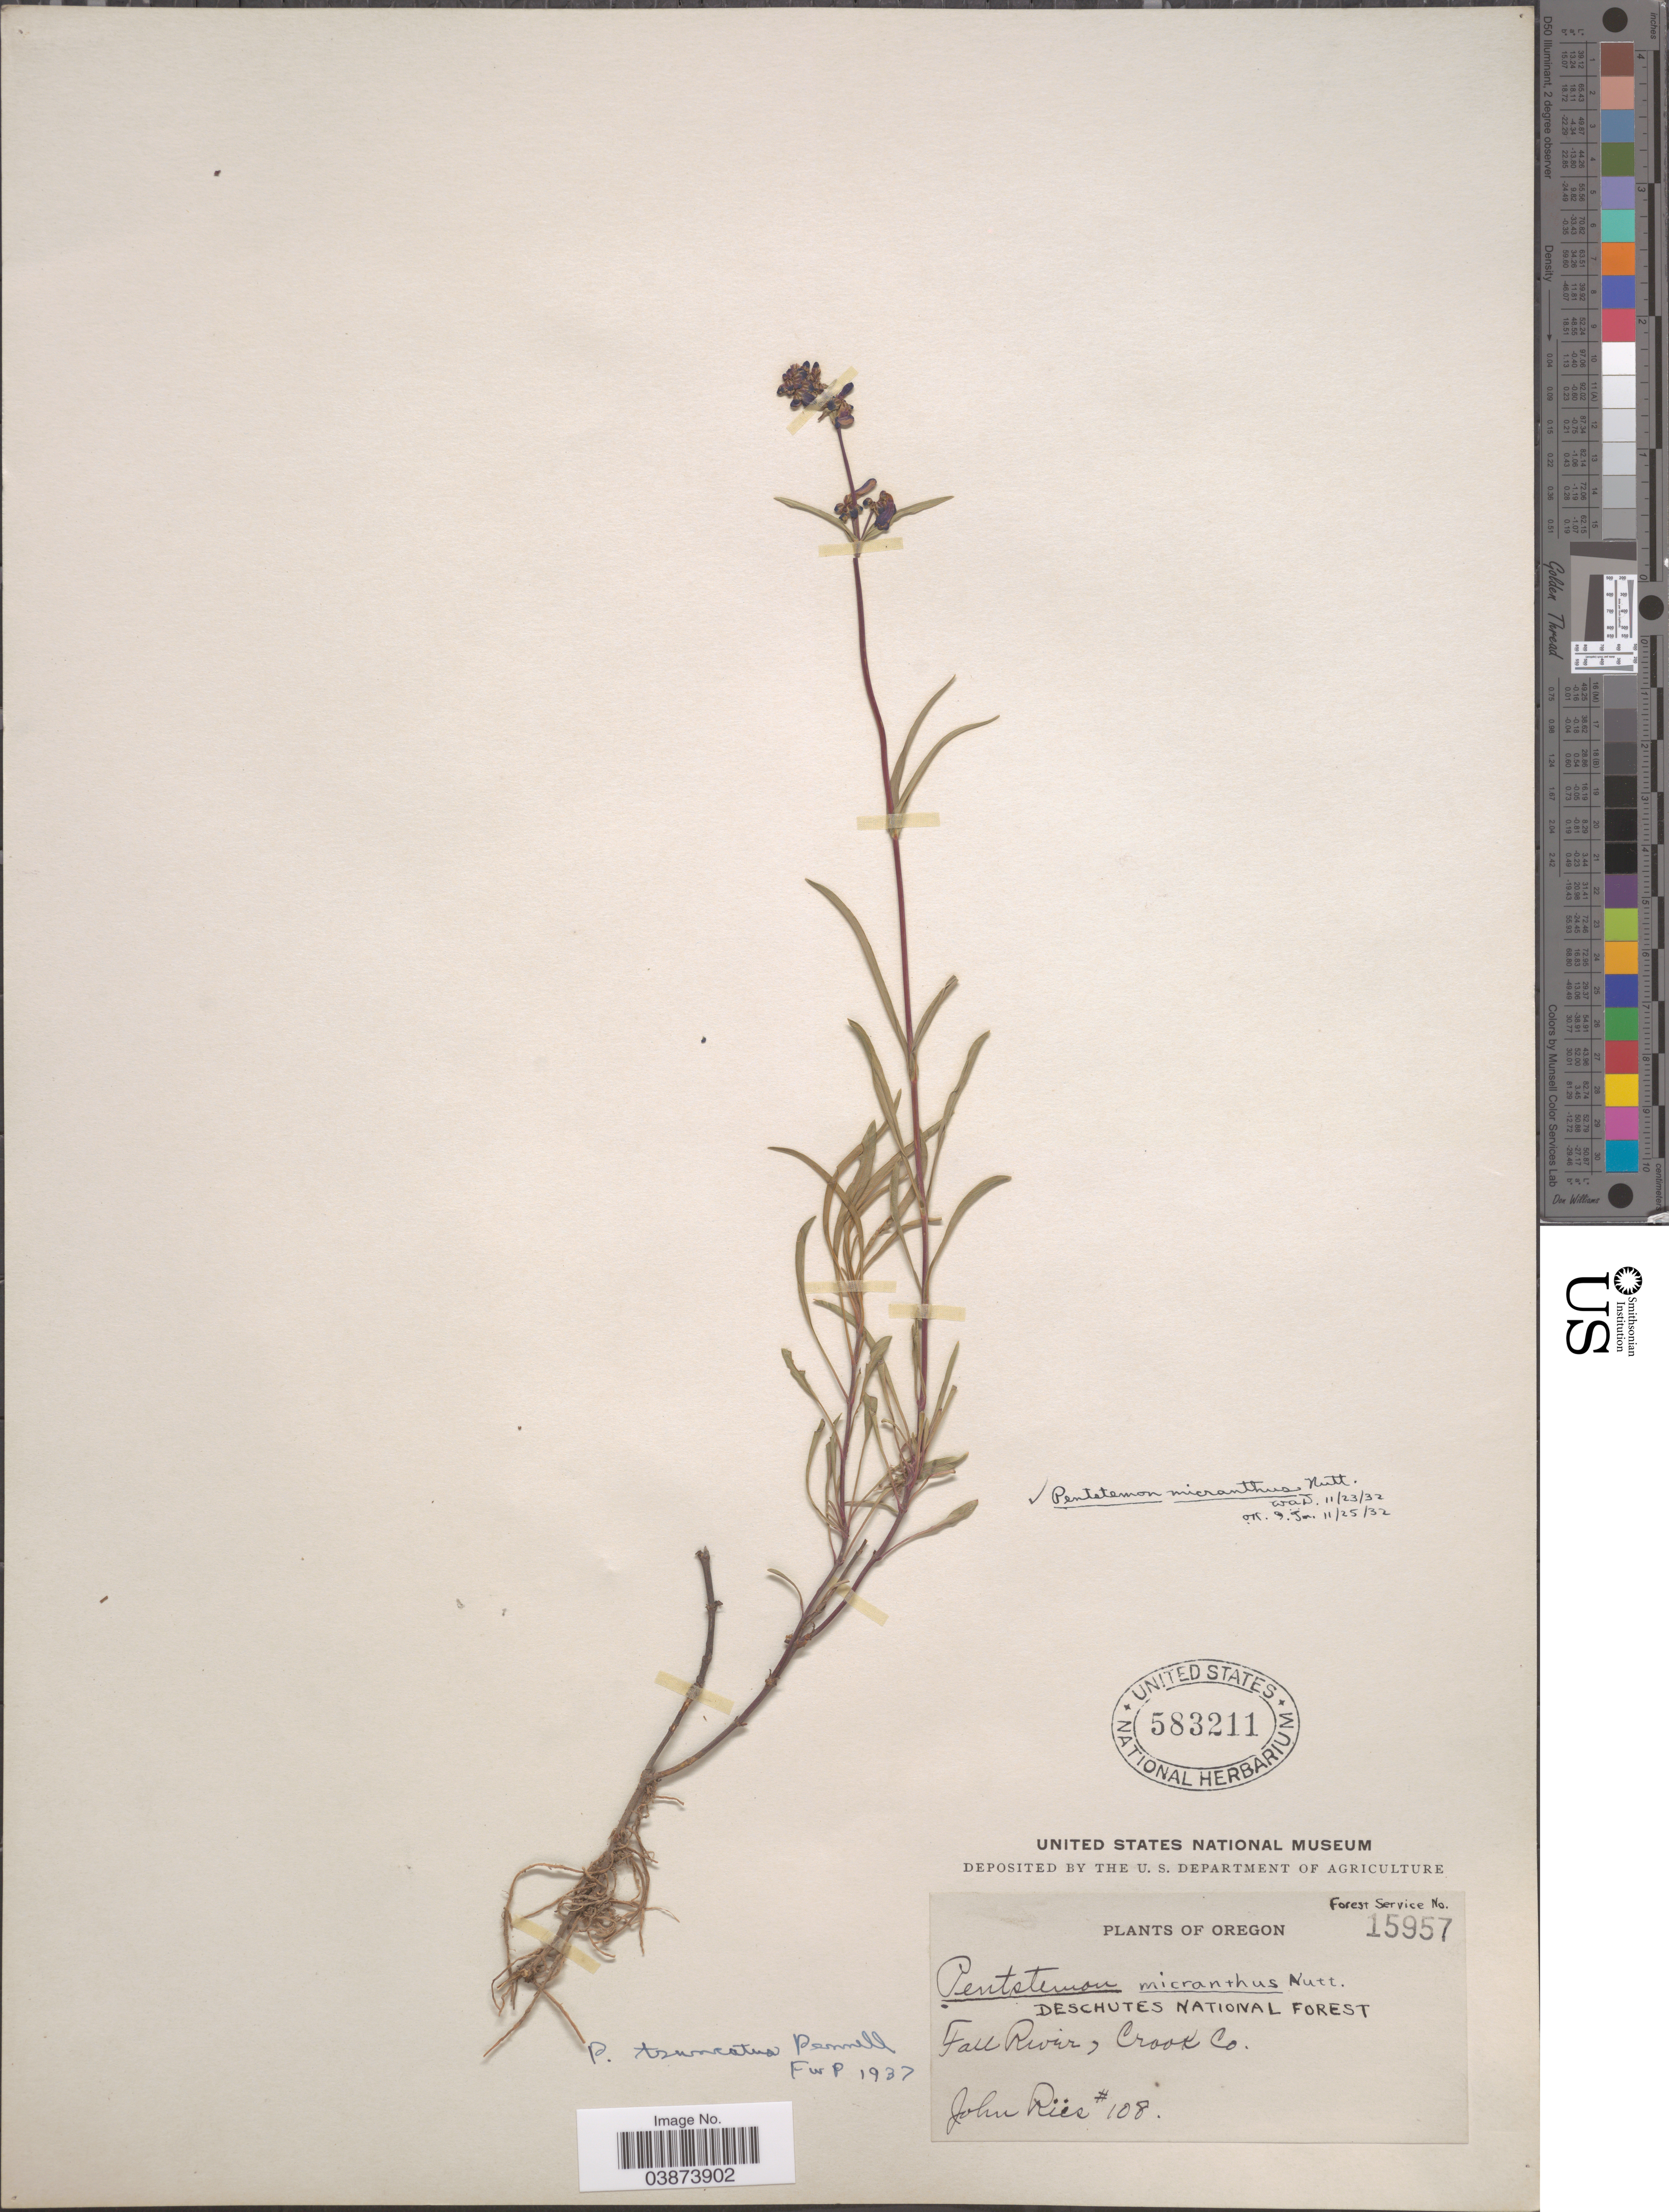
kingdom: Plantae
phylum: Tracheophyta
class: Magnoliopsida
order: Lamiales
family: Plantaginaceae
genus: Penstemon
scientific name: Penstemon cinicola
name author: D.D. Keck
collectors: J. Ries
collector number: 108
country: United States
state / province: Oregon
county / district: Crook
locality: Deschutes National Forest. Fall River, Crook Co.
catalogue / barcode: US 583211